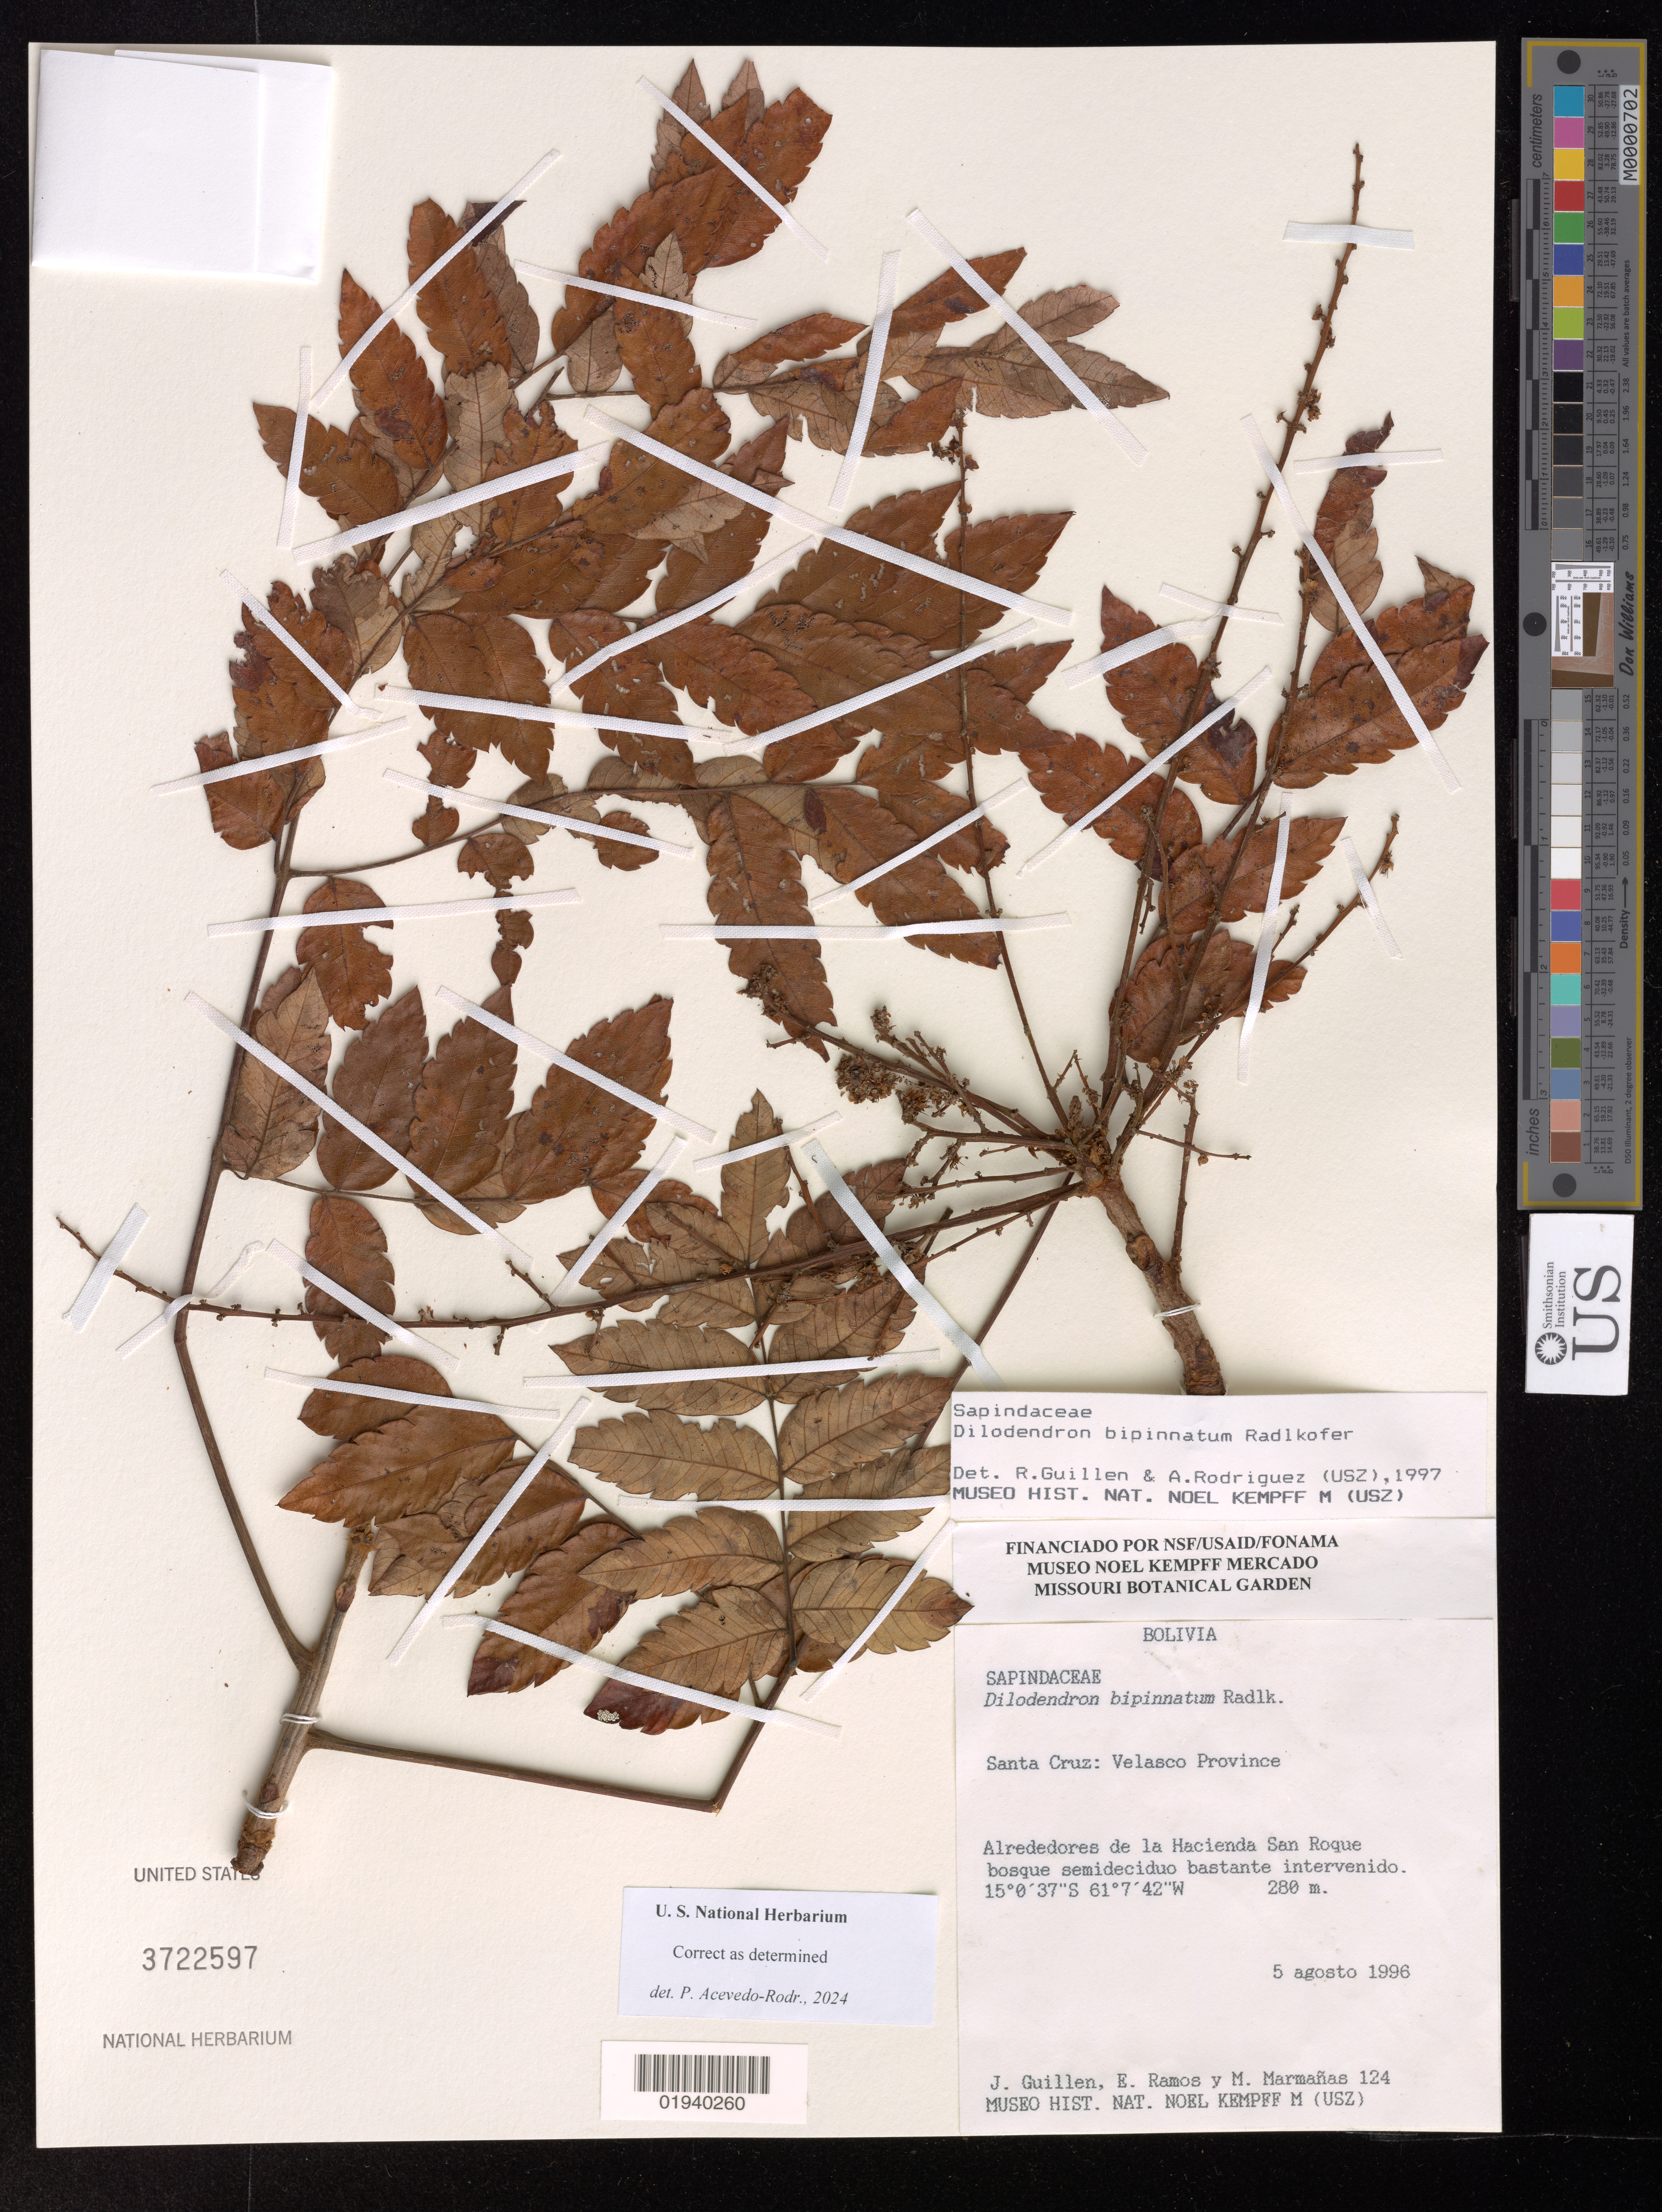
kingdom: Plantae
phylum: Tracheophyta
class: Magnoliopsida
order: Sapindales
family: Sapindaceae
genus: Dilodendron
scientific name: Dilodendron bipinnatum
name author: Radlk.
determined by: Acevedo, D.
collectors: J. Guillén, E. Ramos & M. Marmañas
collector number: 124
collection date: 1996-08-05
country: Bolivia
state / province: Santa Cruz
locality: Velasco Province. Alredadores de la Hacienda San Roque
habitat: Bosque semideciduo bastante intervenido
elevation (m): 280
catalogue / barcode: US 3722597